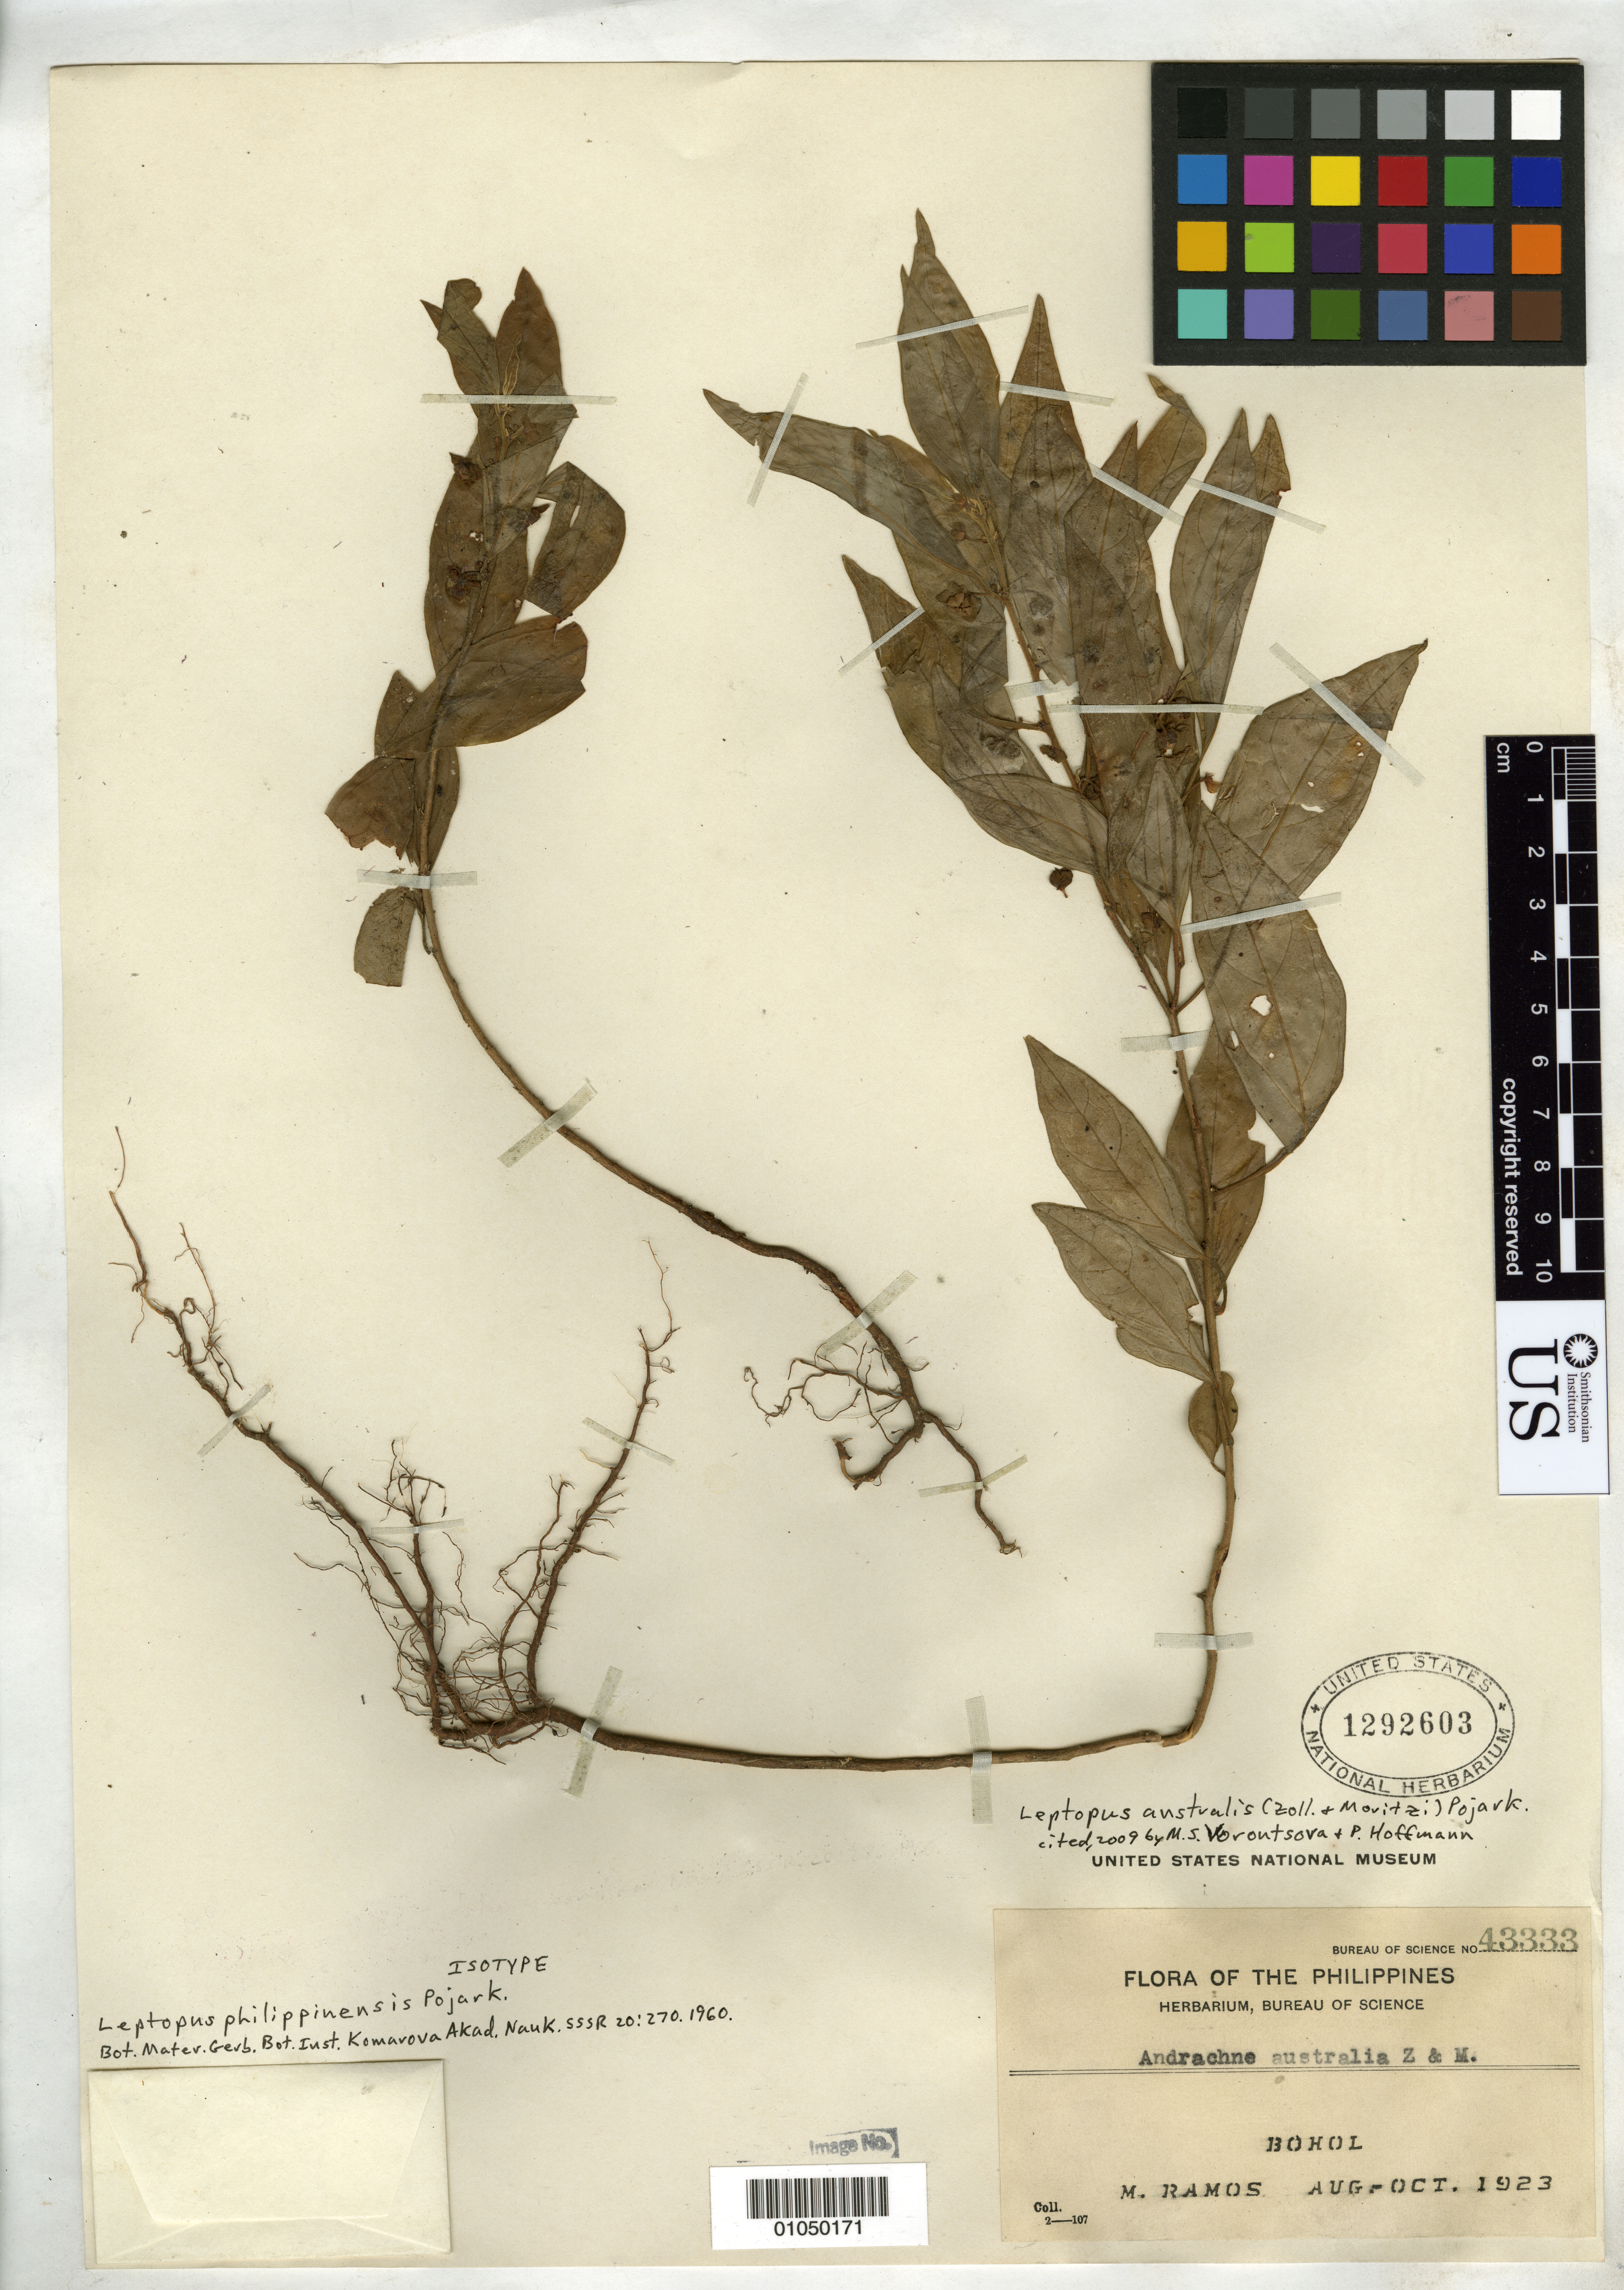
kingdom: Plantae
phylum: Tracheophyta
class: Magnoliopsida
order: Malpighiales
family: Phyllanthaceae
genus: Leptopus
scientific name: Leptopus philippinensis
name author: Pojark.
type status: Isotype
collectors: M. Ramos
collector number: Bur. Sci. 43333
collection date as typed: Aug 1923 to -- Oct 1923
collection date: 1923-08/1923-10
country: Philippines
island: Bohol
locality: Bohol.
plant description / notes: Described as sp. nov. (not nom. nov.) with Andrachne australis [var.] ß angustifolia Müll. Arg. cited in synonymy. Currently accepted name as cited by M.S. Vorontsova & P. Hoffmann (2009).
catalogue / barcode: US 1292603